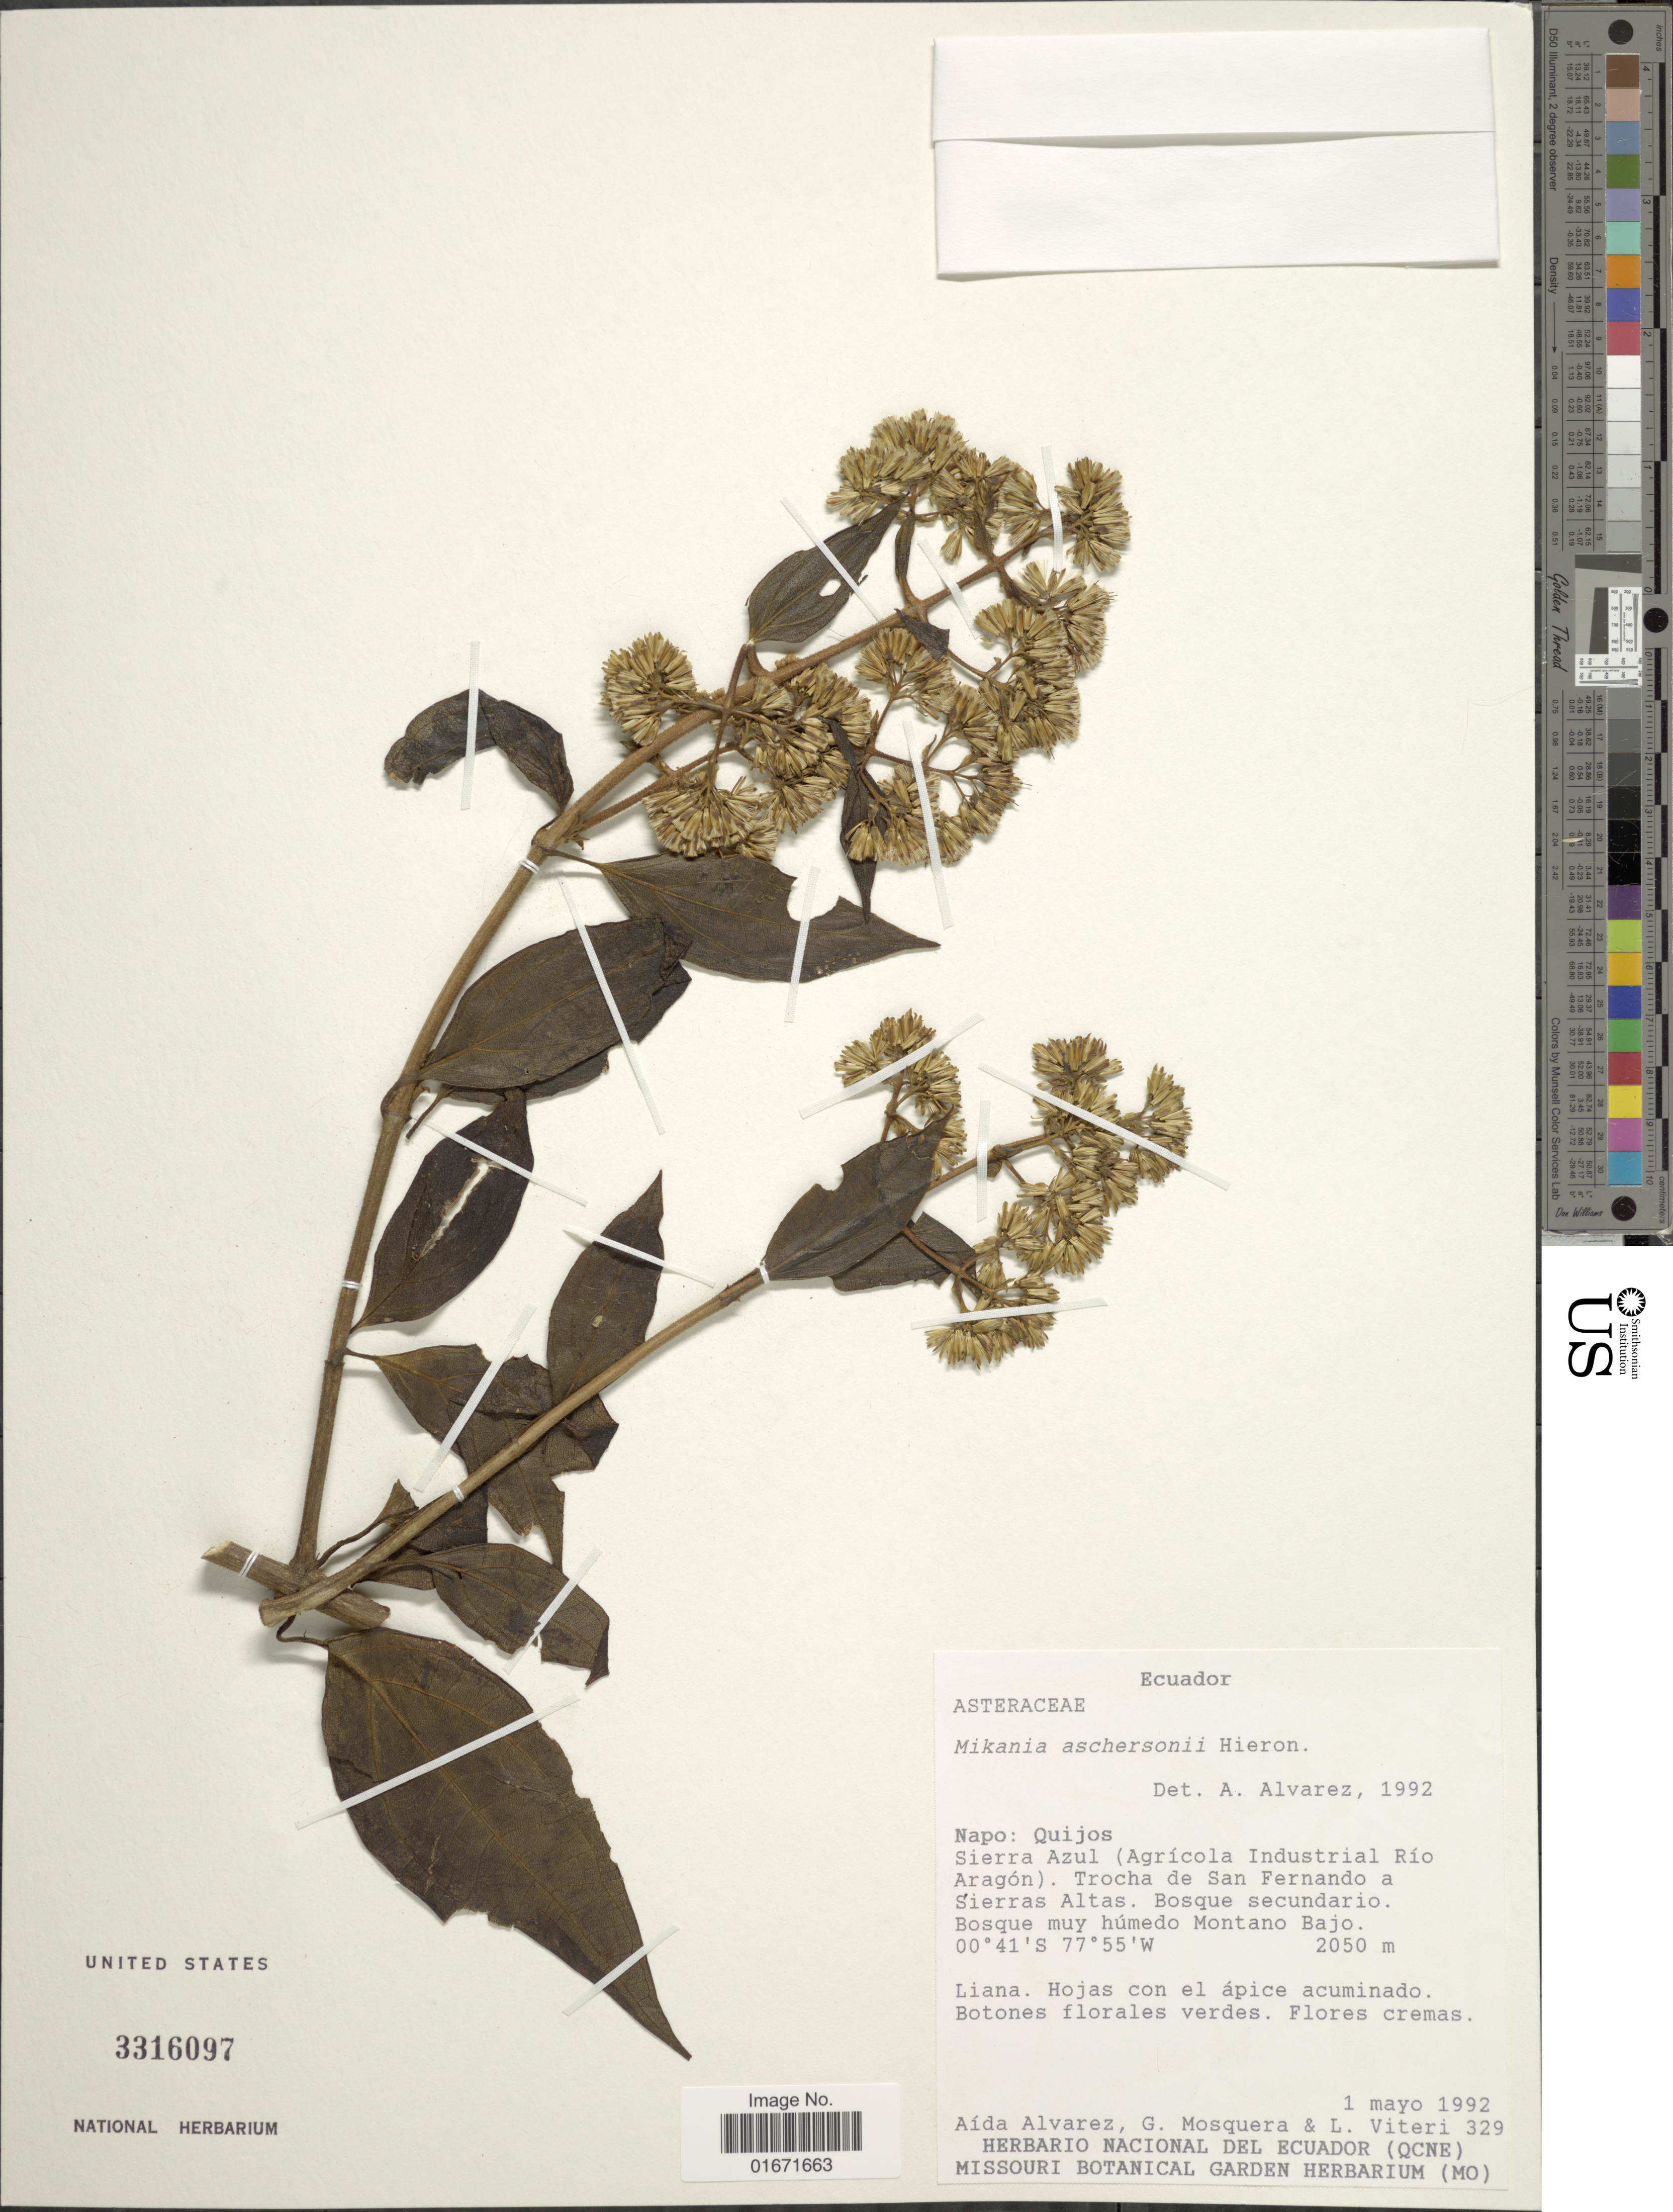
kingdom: Plantae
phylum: Tracheophyta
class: Magnoliopsida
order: Asterales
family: Asteraceae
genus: Mikania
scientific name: Mikania aschersonii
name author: Hieron.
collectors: A. Alvarez, G. Mosquera & L. Viteri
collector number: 329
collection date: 1992-05-01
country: Ecuador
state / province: Napo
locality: Napo: Quijos. Sierra Azul (Agrícola Industrial Rio Aragón). Trocha de San Fernando a Sierras Altas. Bosque secundario. Bosque muy húmedo Montano Bajo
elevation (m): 2050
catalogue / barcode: US 3316097